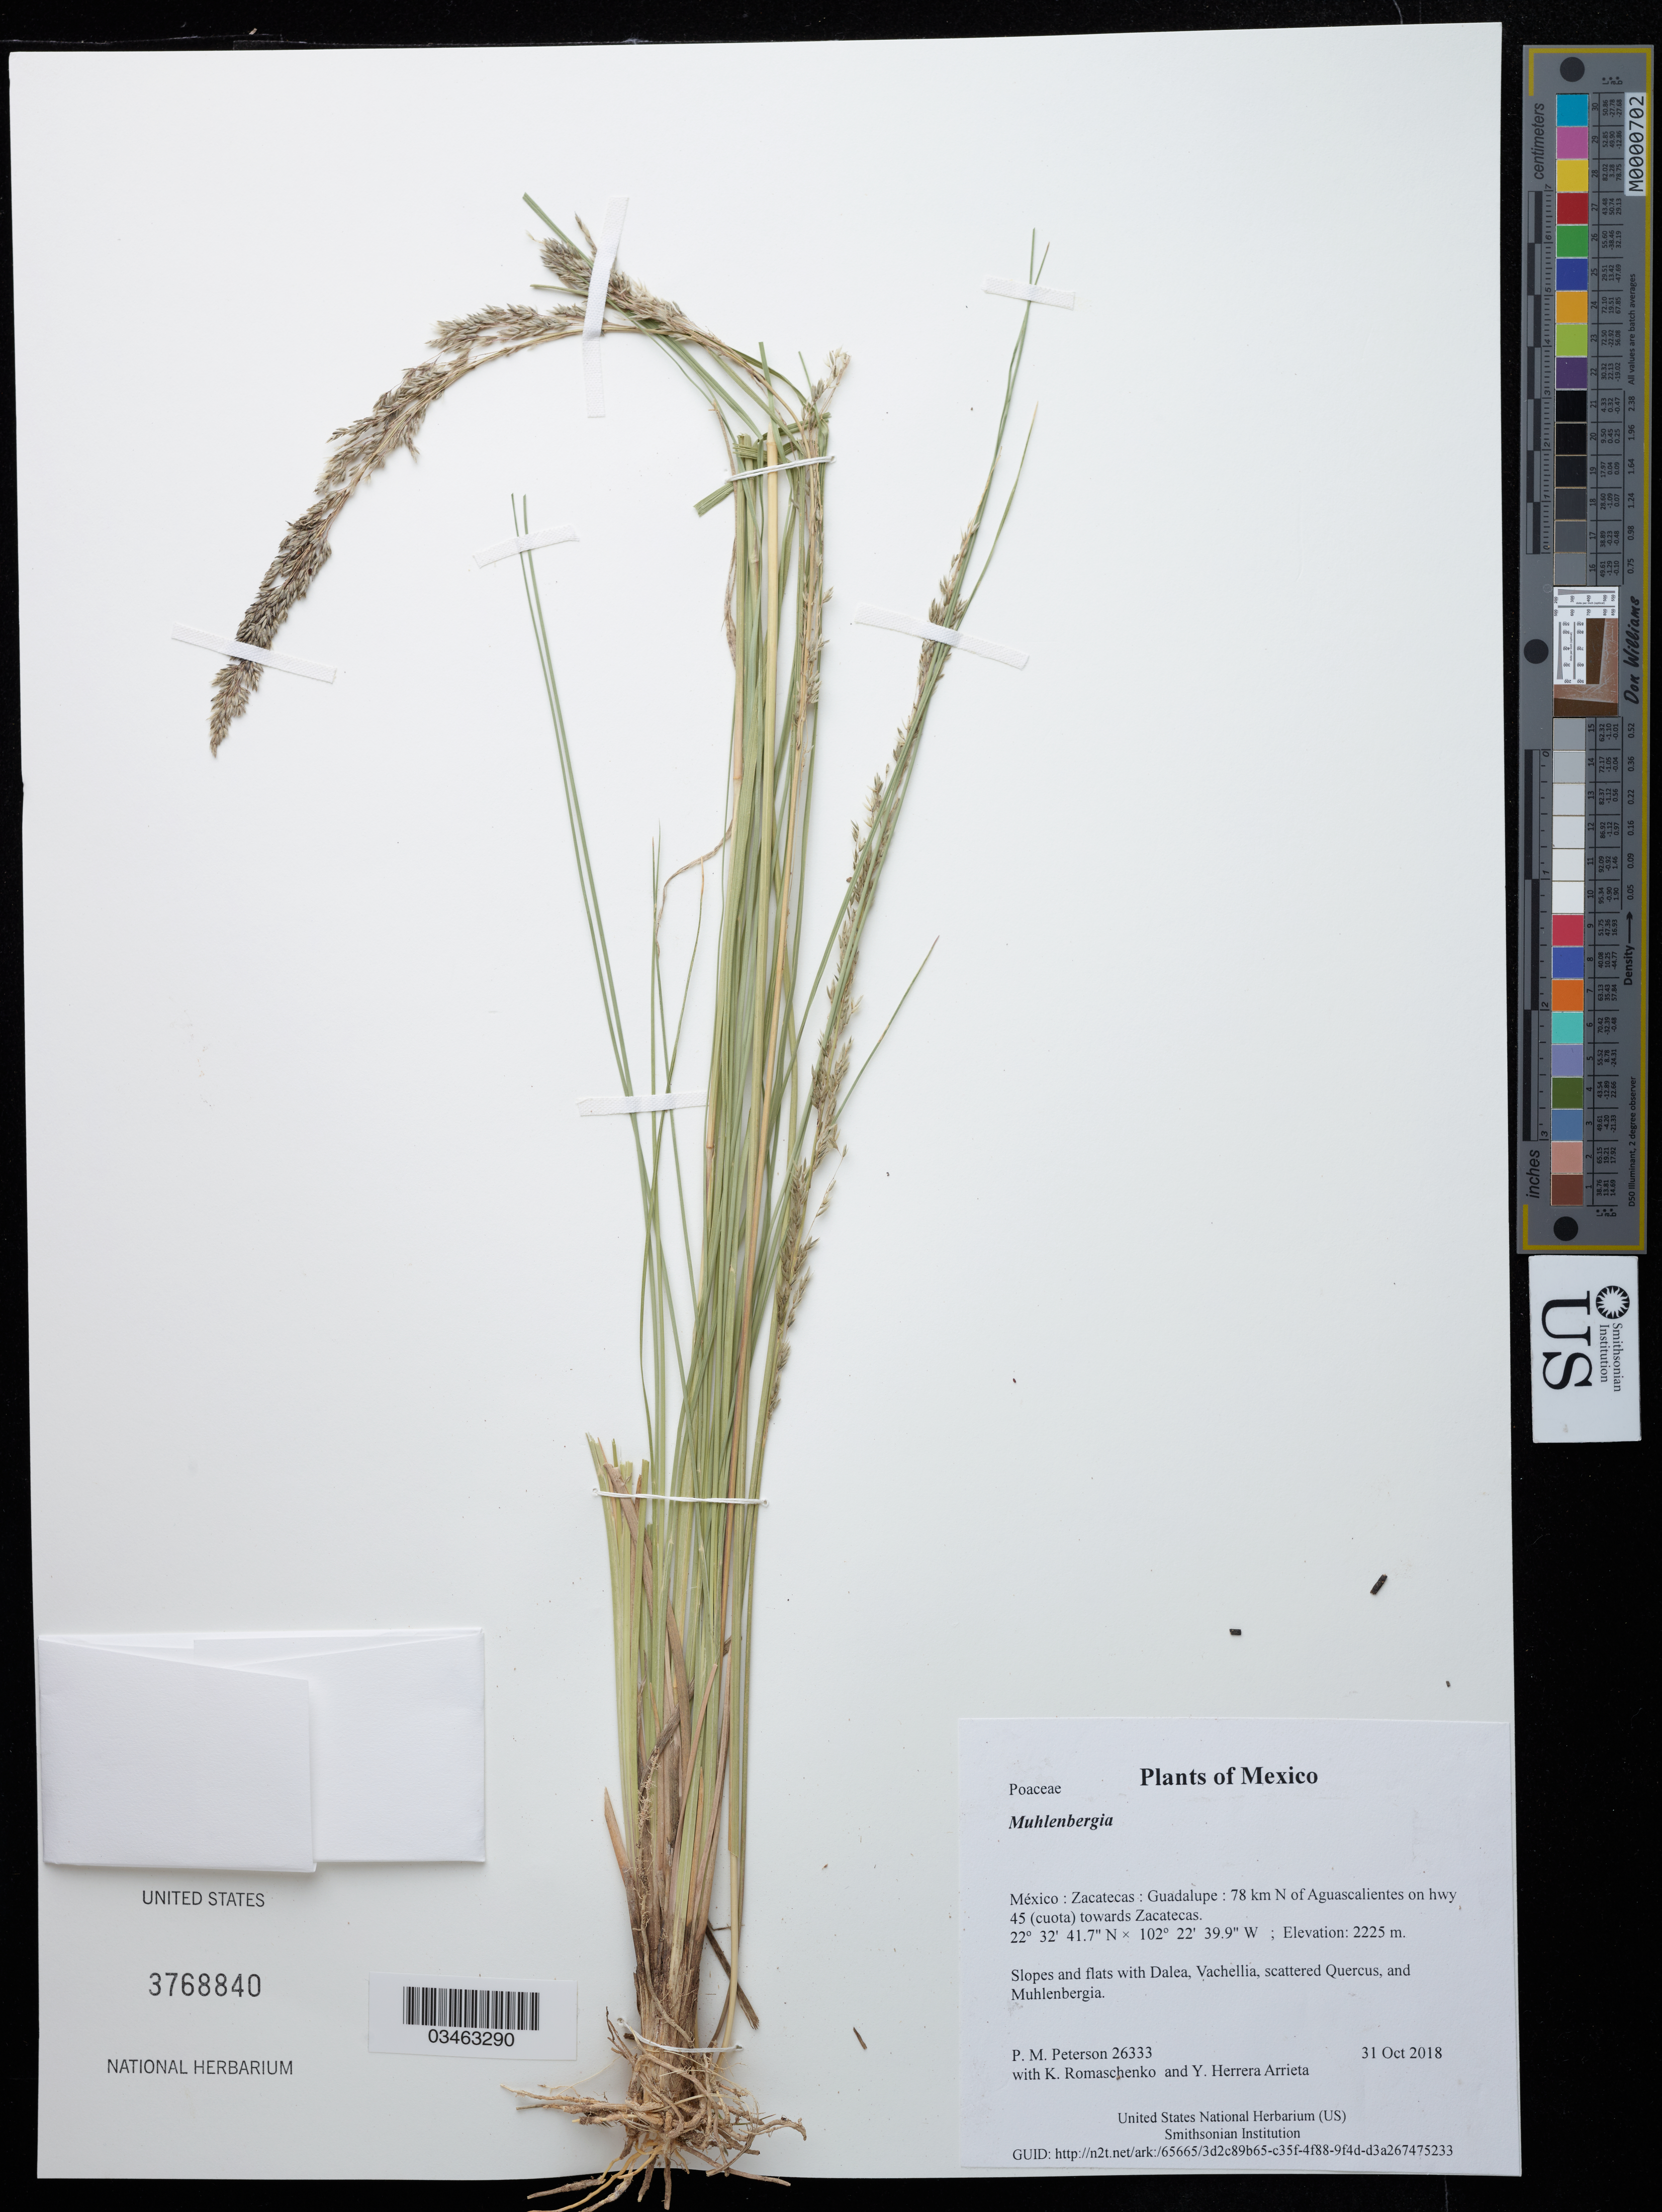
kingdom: Plantae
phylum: Tracheophyta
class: Liliopsida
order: Poales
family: Poaceae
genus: Muhlenbergia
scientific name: Muhlenbergia sp.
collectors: P. M. Peterson, K. Romaschenko & Y. Herrera Arrieta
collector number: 26333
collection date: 2018-10-31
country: México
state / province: Zacatecas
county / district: Guadalupe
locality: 78 km N of Aguascalientes on hwy 45 (cuota) towards Zacatecas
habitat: Slopes and flats with Dalea, Vachellia, scattered Quercus, and Muhlenbergia.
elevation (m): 2225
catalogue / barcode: US 3768840